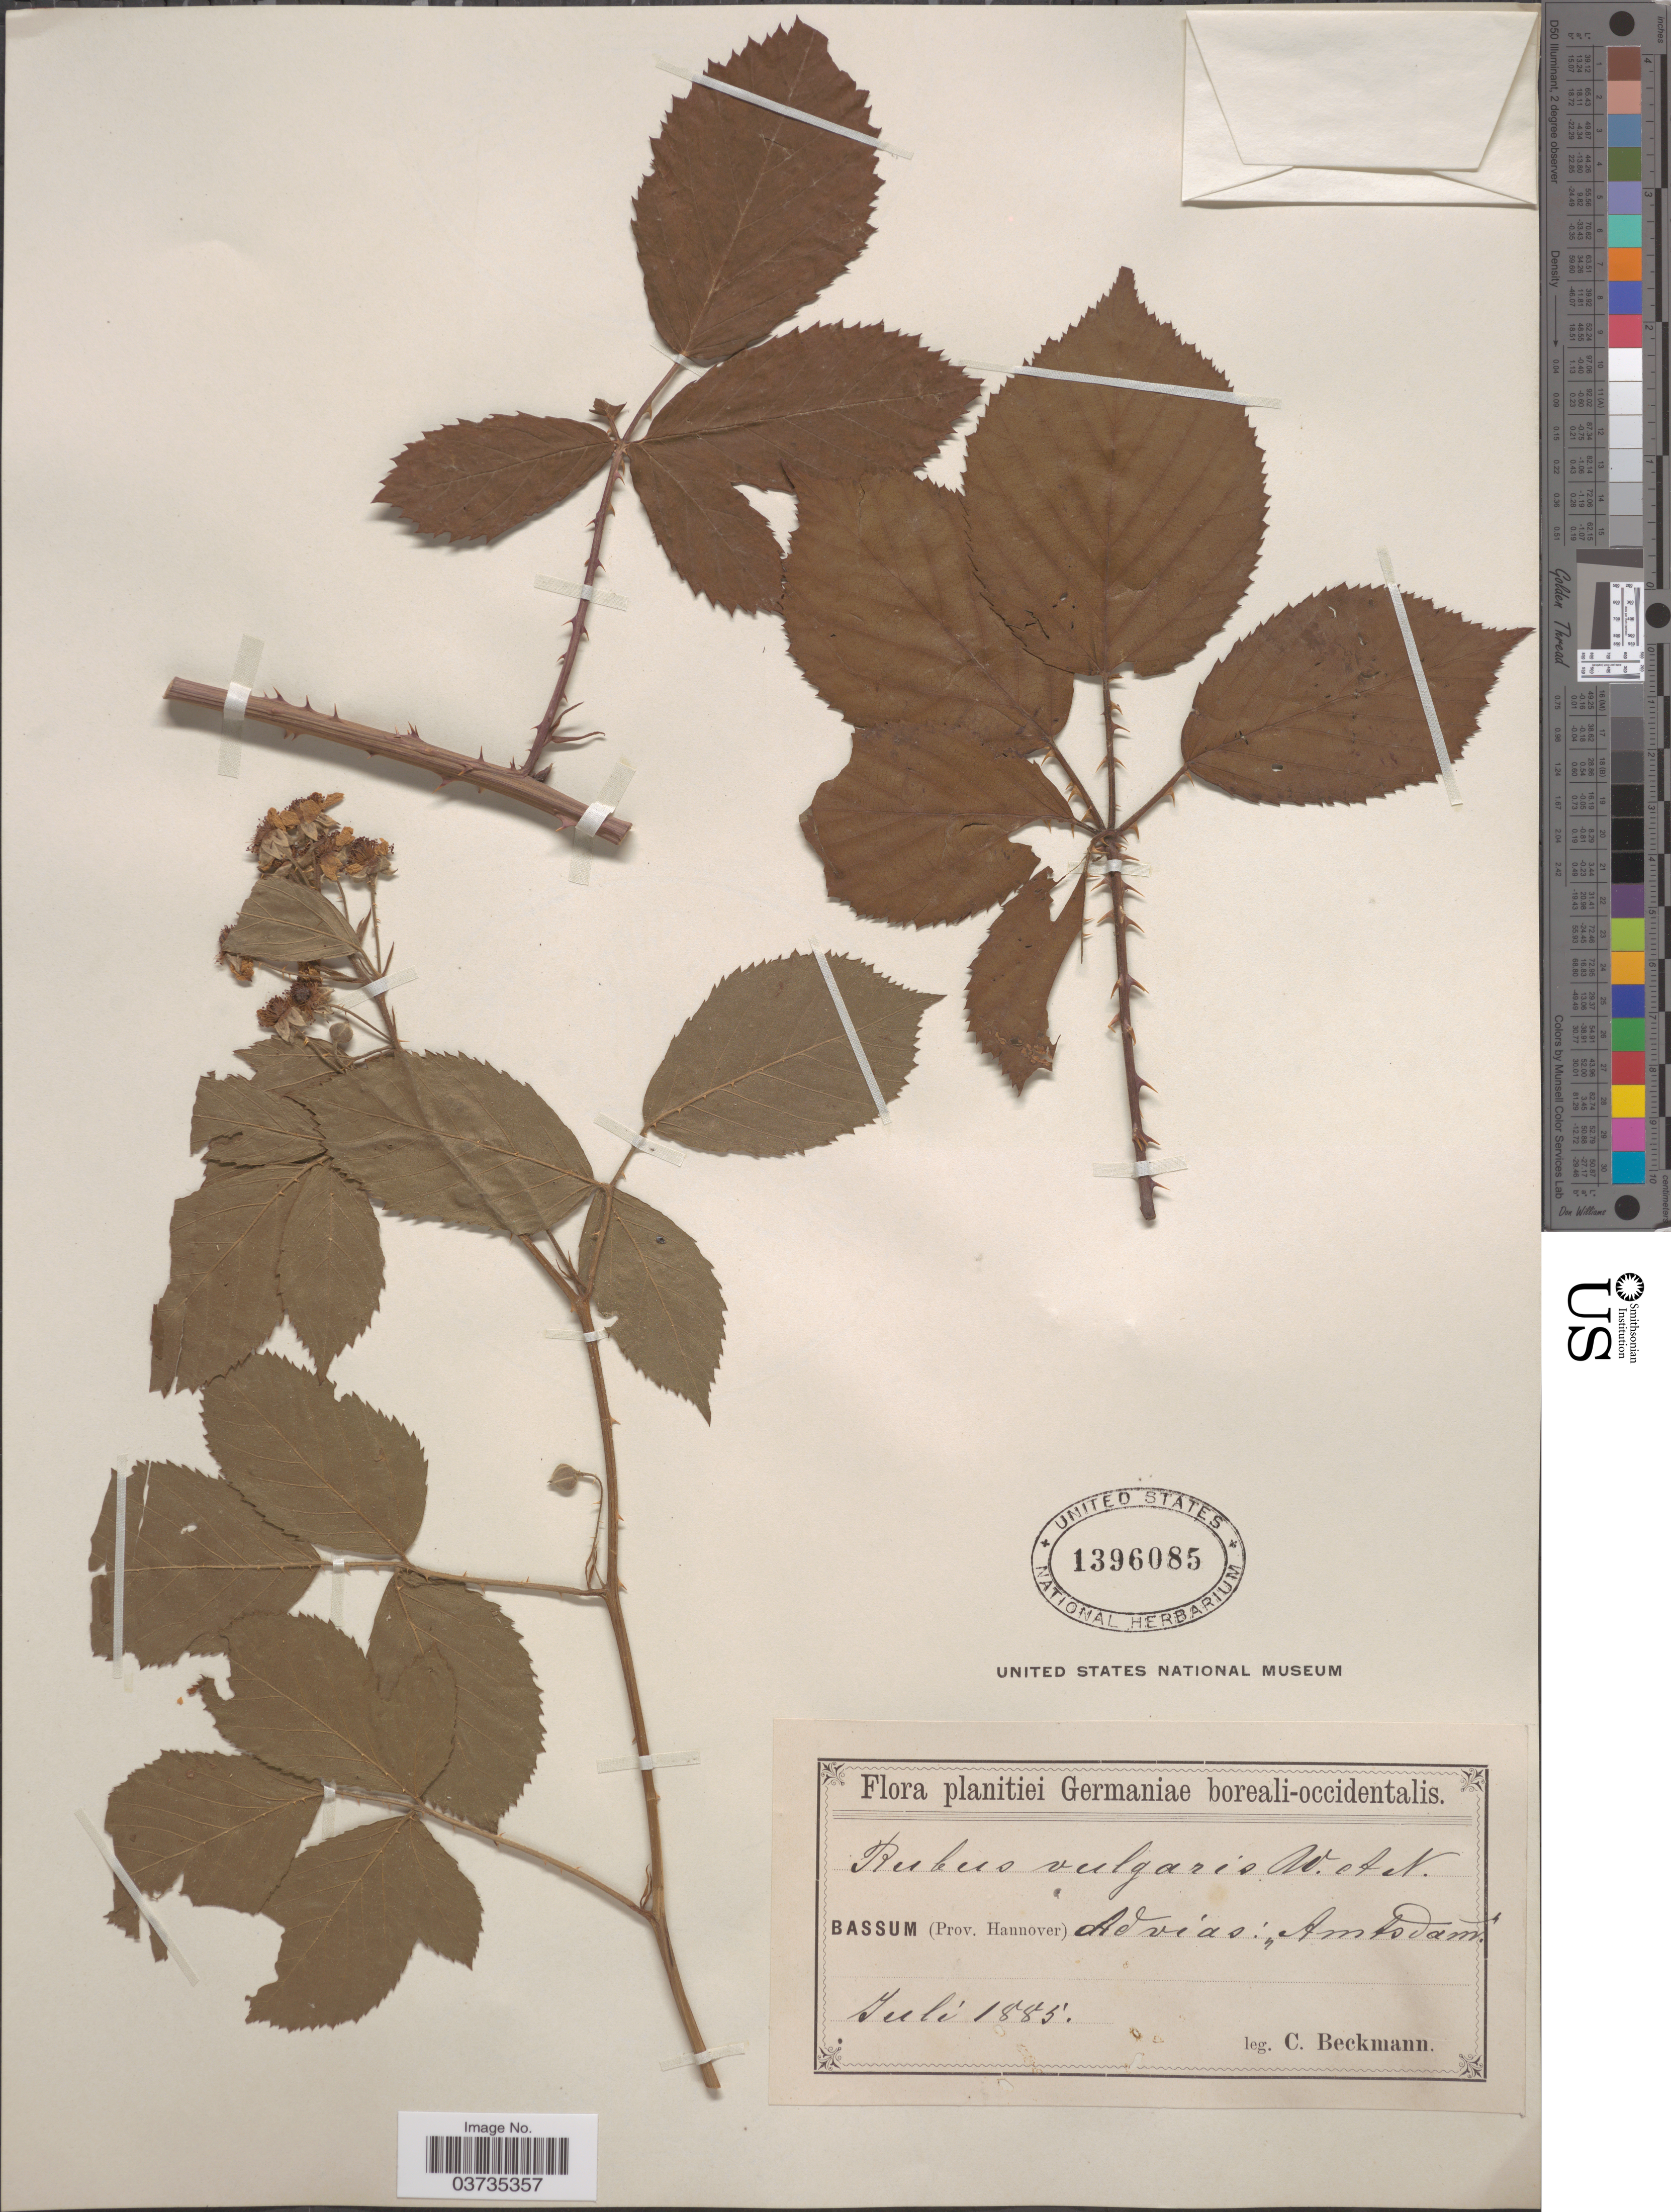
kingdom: Plantae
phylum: Tracheophyta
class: Magnoliopsida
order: Rosales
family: Rosaceae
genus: Rubus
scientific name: Rubus vulgaris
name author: Weihe & Nees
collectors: C. Beckmann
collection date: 1885-07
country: Germany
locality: Bassum (Prov. Hannover) Ad vias: "Amtsdam [interpreted]".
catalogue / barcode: US 1396085